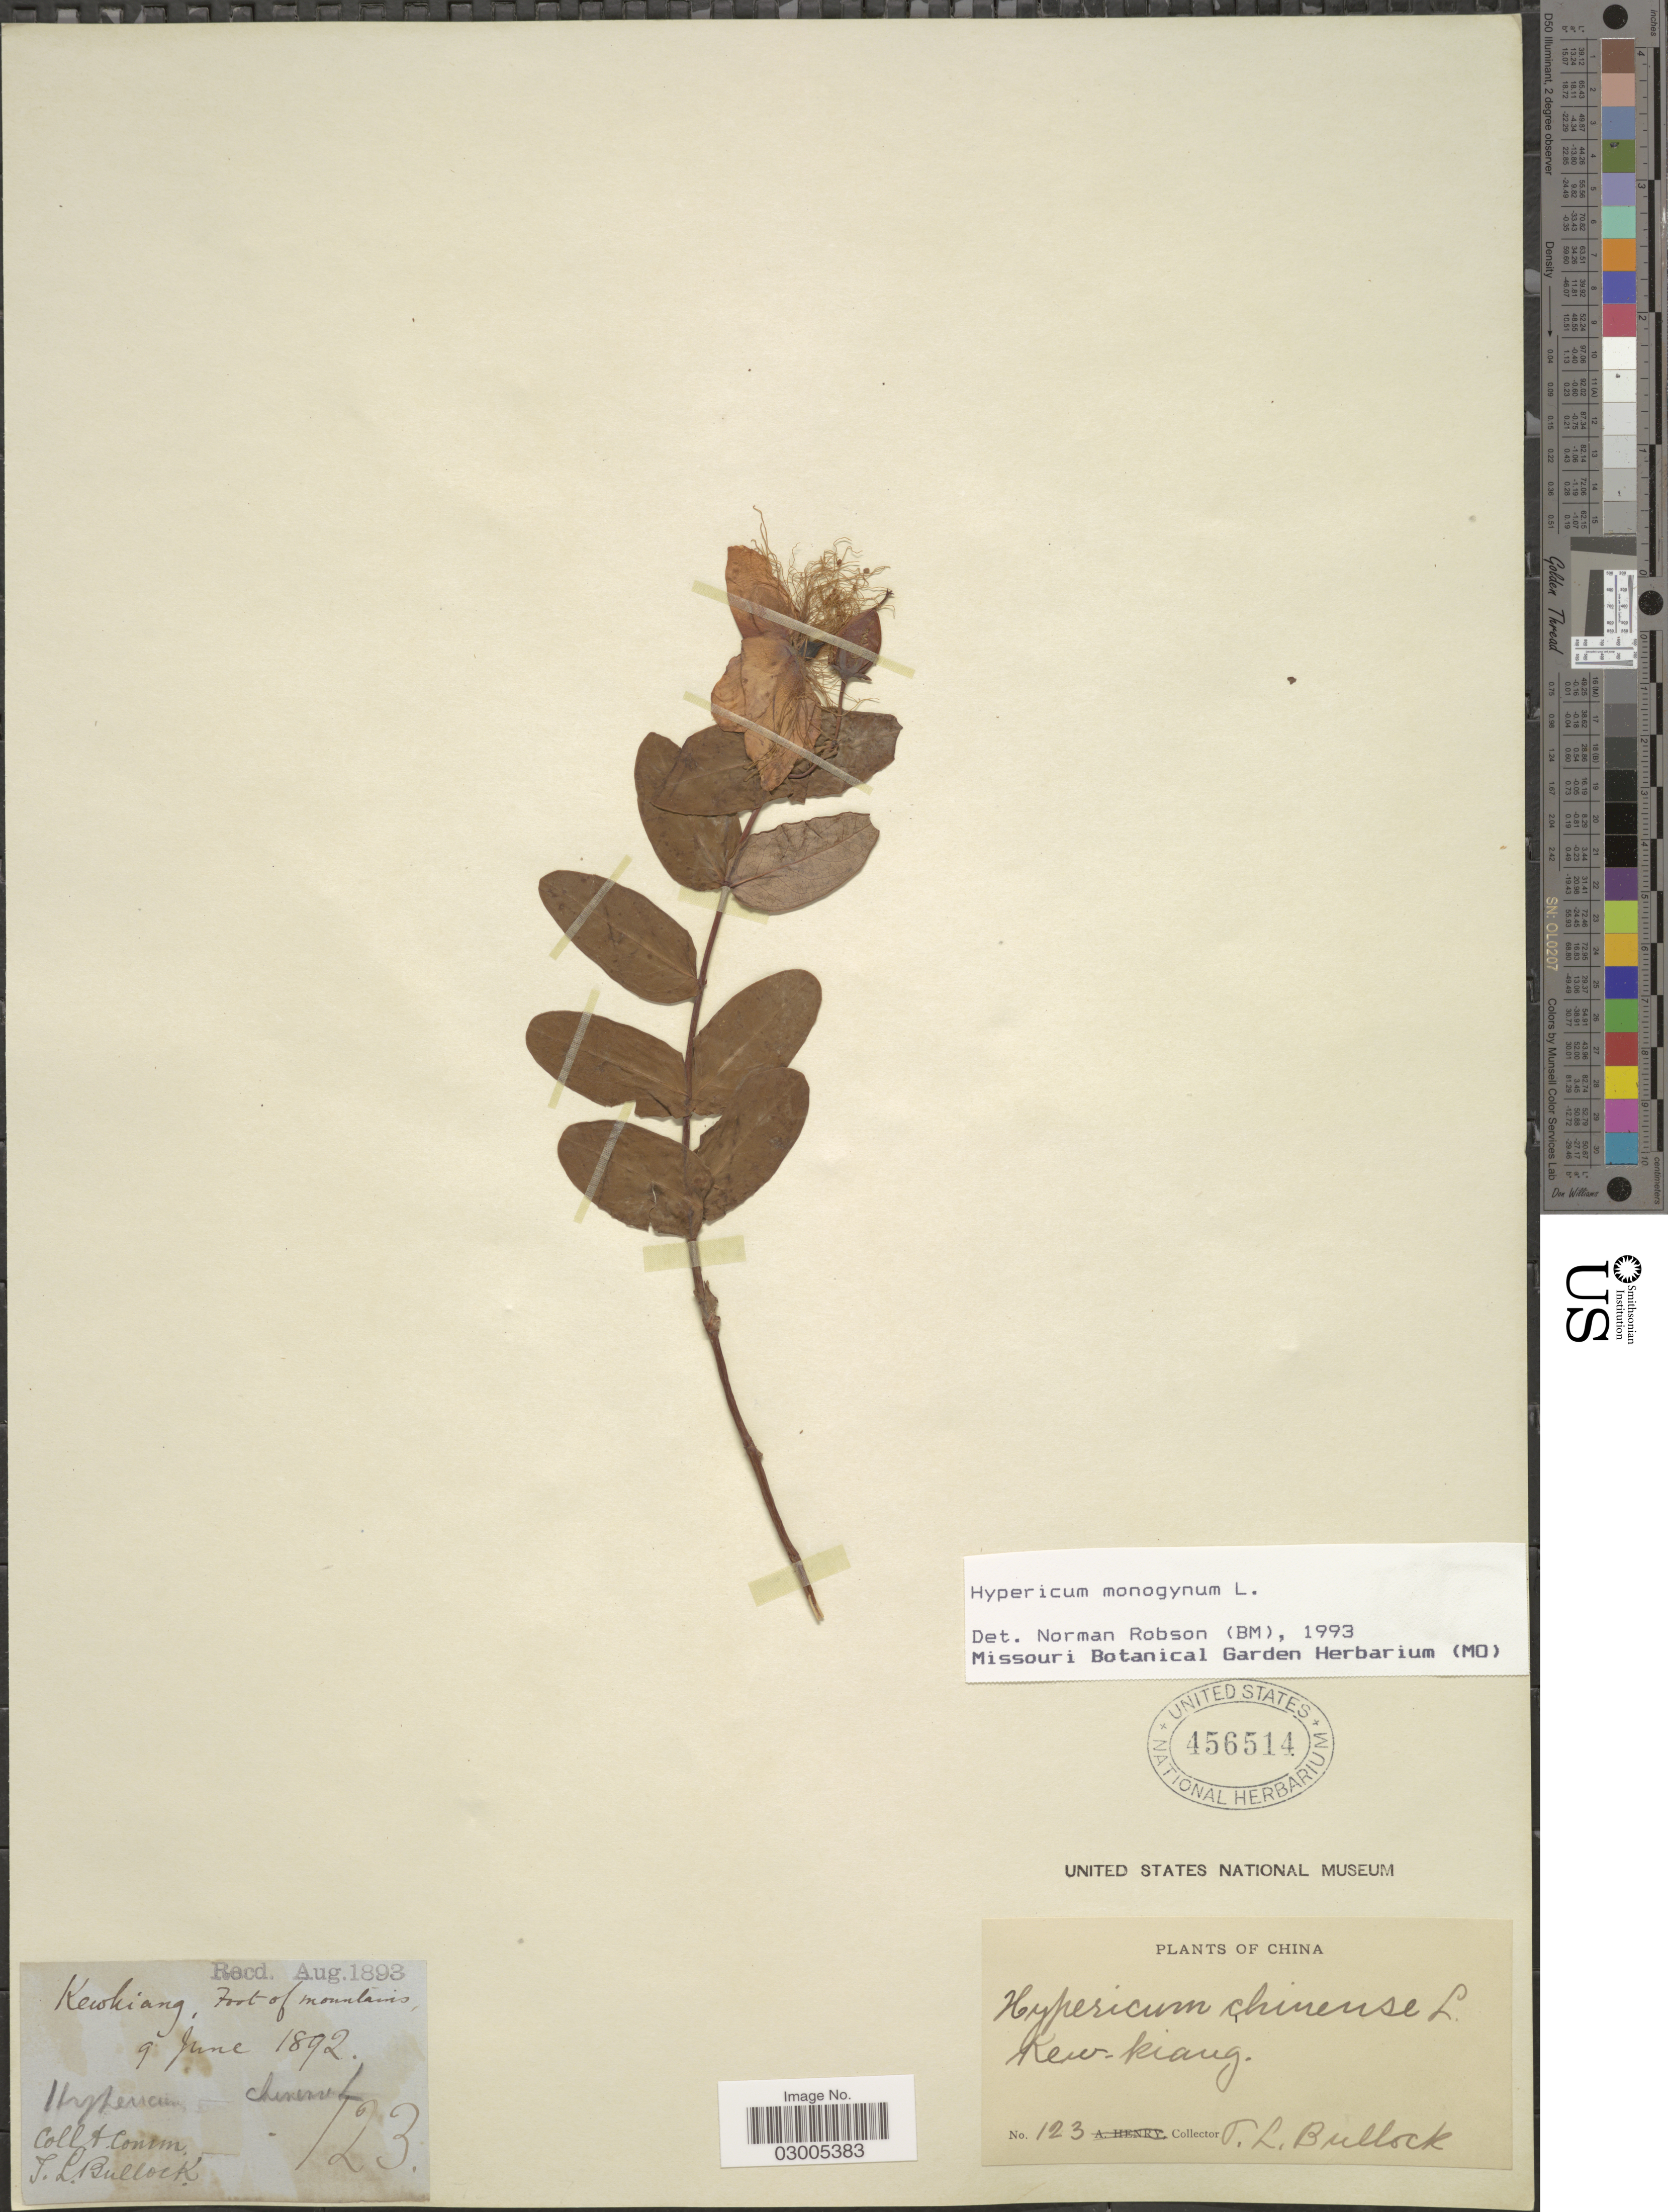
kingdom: Plantae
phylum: Tracheophyta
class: Magnoliopsida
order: Malpighiales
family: Hypericaceae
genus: Hypericum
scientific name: Hypericum monogynum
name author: L.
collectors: T. L. Bullock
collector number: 123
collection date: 1892-06-09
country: China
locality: Kew-kiang, foot of mountains.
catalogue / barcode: US 456514